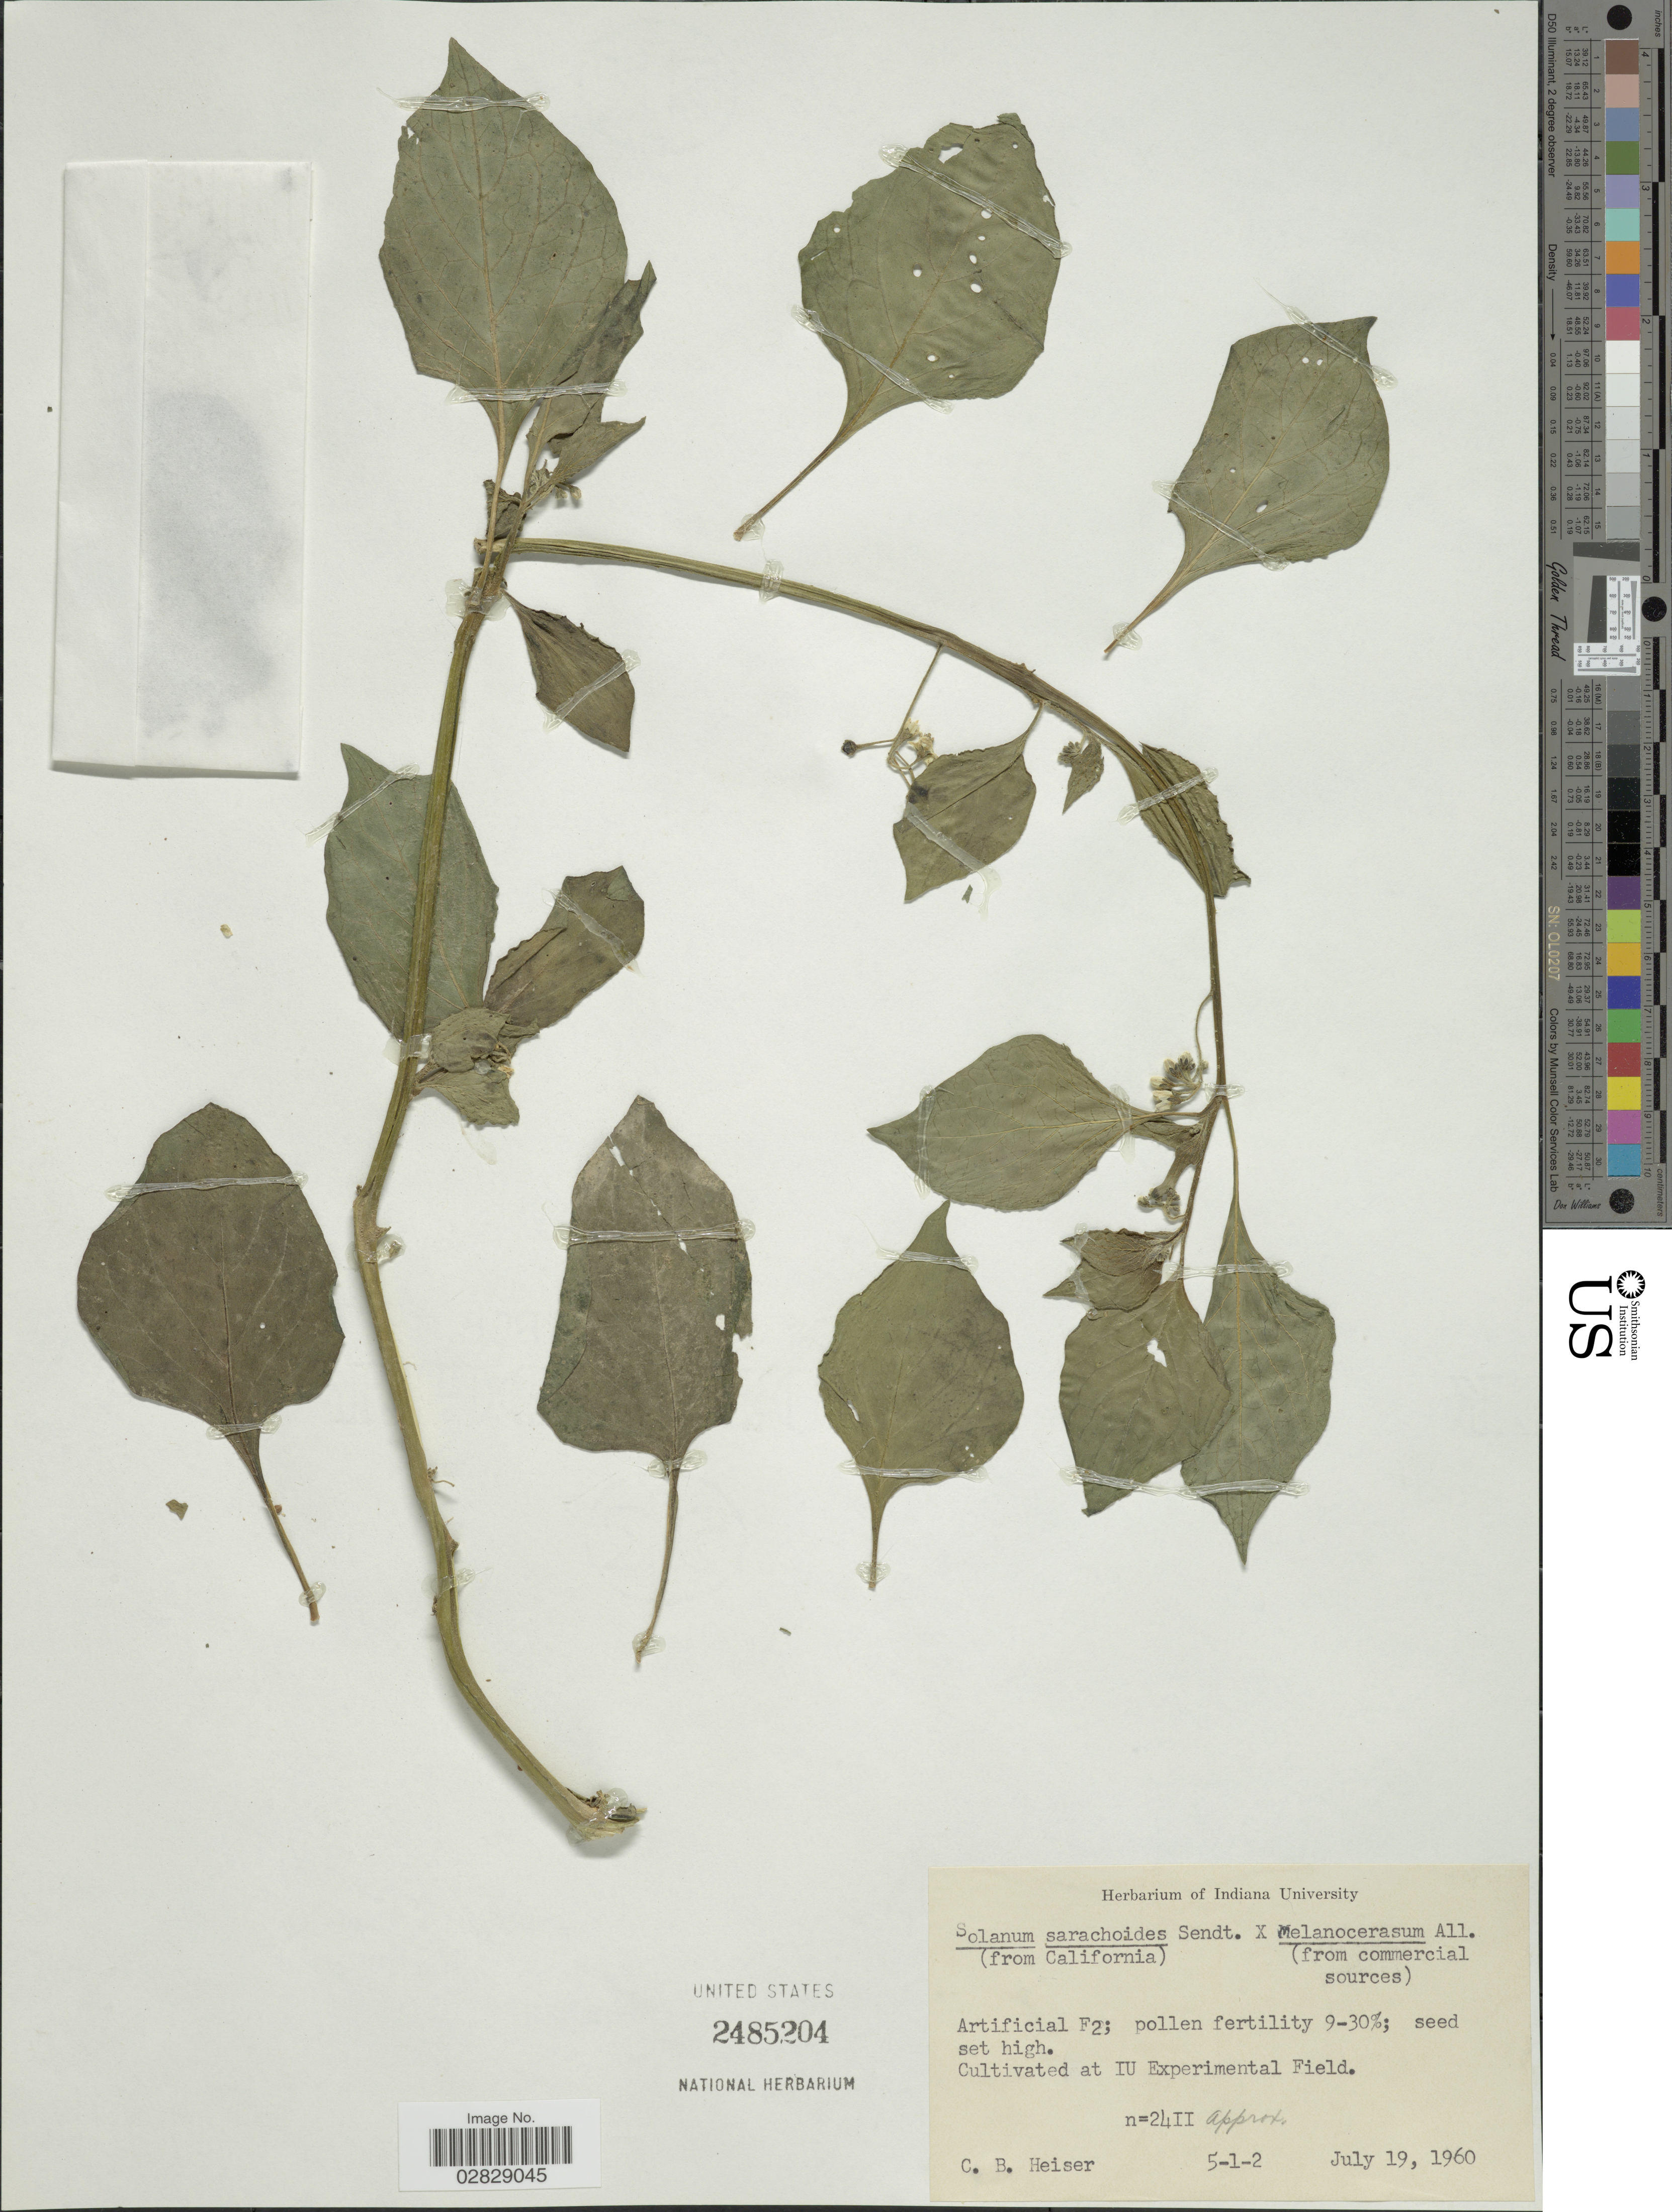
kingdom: Plantae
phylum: Tracheophyta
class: Magnoliopsida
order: Solanales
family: Solanaceae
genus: Solanum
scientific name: Solanum sarachoides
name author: Sendt.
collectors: C. B. Heiser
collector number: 5-1-2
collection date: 1960-07-19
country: United States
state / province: Indiana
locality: At IU Experimental Field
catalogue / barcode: US 2485204